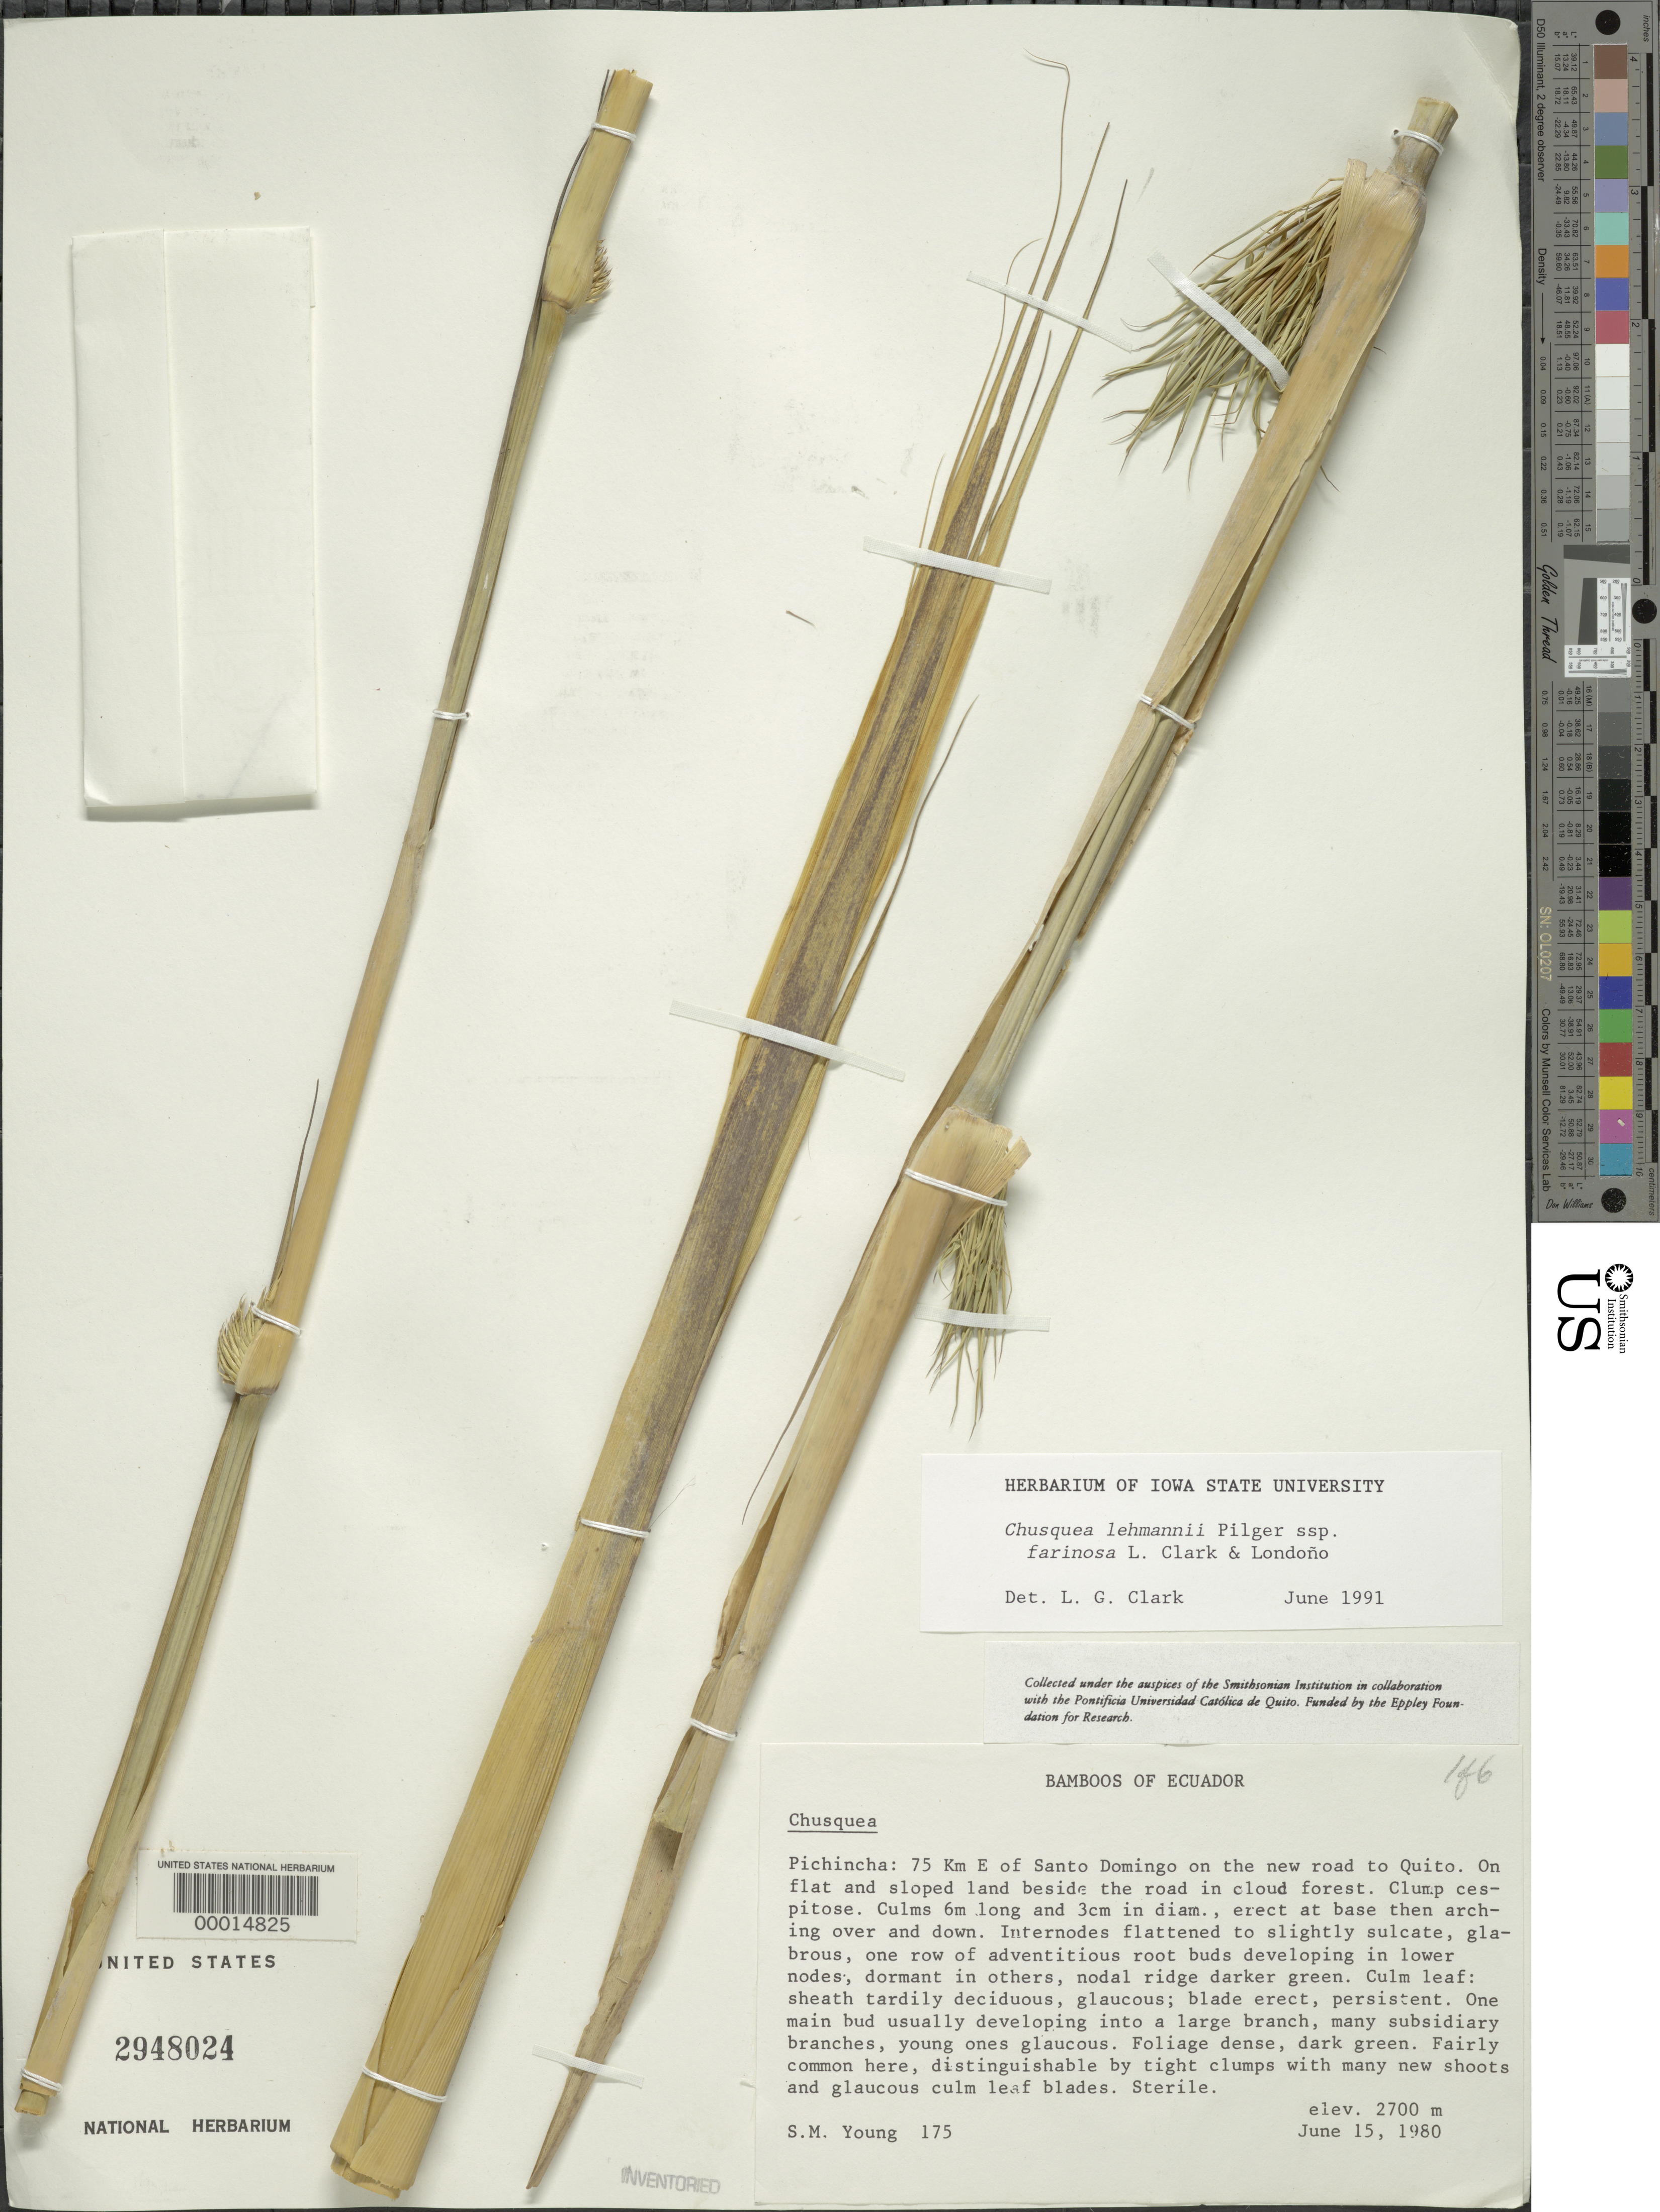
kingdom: Plantae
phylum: Tracheophyta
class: Liliopsida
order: Poales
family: Poaceae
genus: Chusquea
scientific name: Chusquea lehmannii subsp. farinosa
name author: L.G. Clark & Londoño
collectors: S. Young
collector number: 175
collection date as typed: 15 Jun 1980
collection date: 1980-06-15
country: Ecuador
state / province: Pichincha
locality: Santo Domingo/quito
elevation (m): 2700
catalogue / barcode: US 2948024